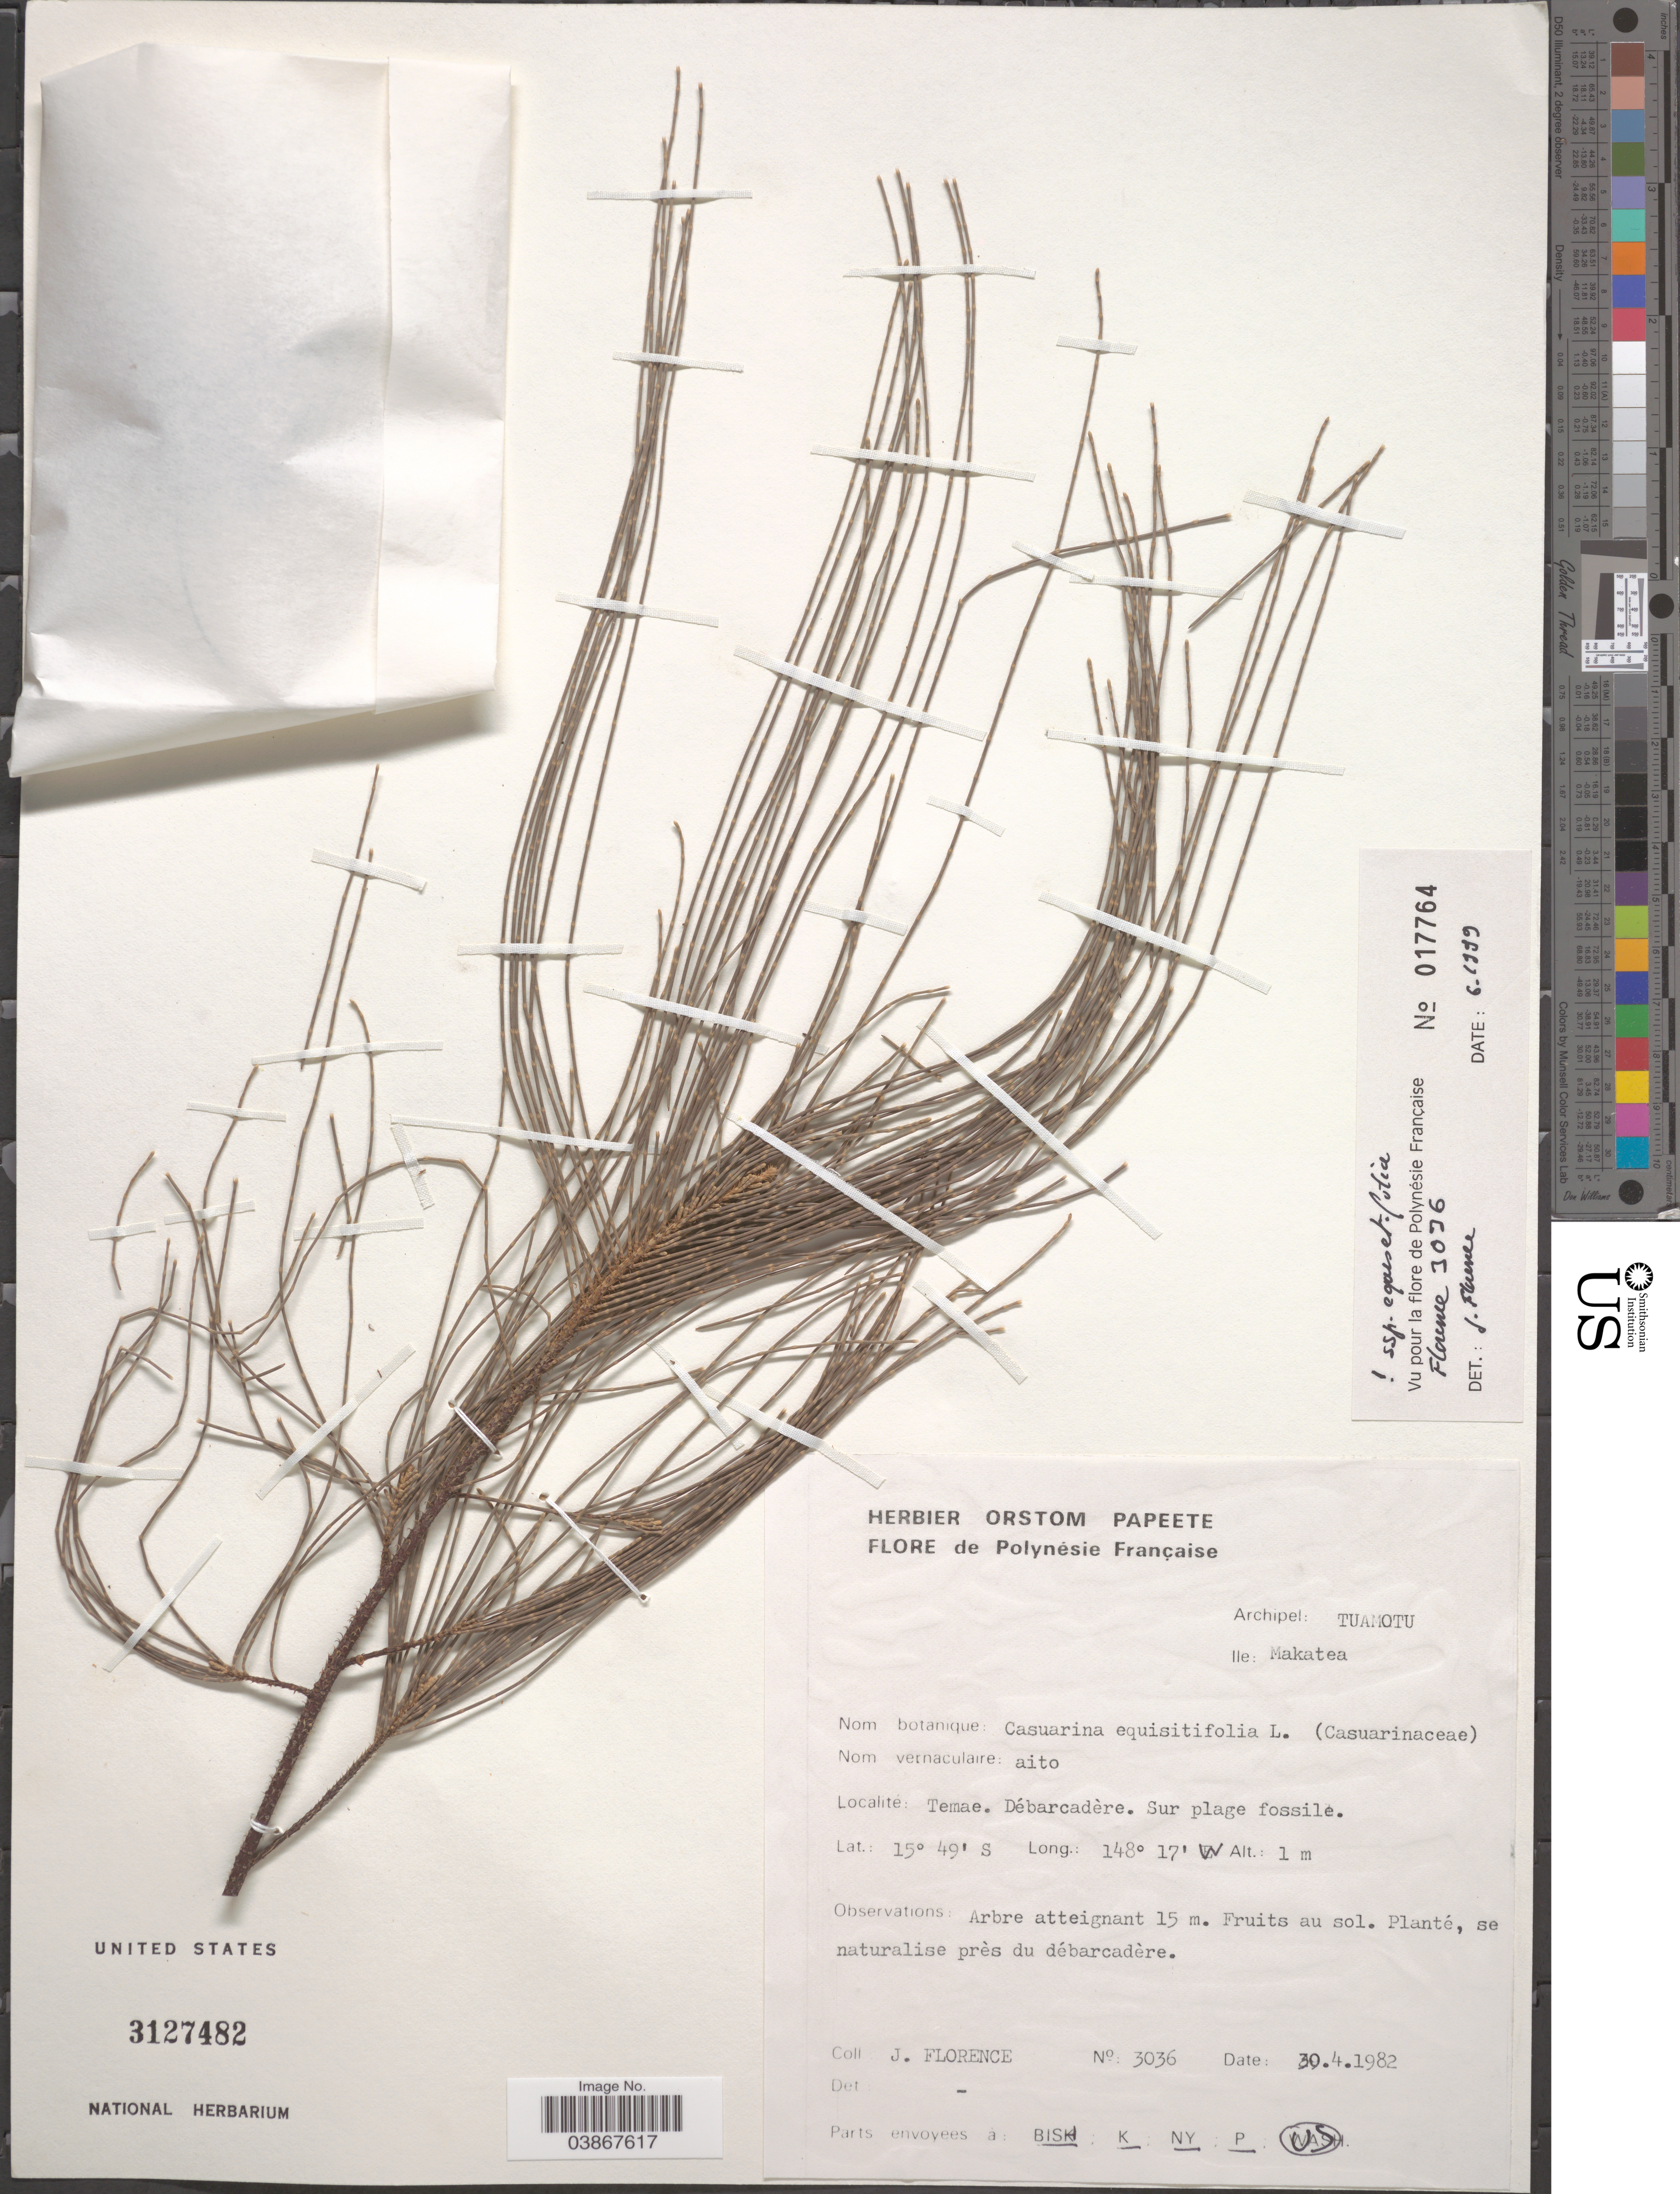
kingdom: Plantae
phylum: Tracheophyta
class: Magnoliopsida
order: Fagales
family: Casuarinaceae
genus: Casuarina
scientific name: Casuarina equisetifolia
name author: L.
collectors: J. Florence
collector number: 3036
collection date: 1982-04-30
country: French Polynesia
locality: Polynésie Francaise. Archipel: Tuamotu. Ile: Makatea. Temae. Débarcadère.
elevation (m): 1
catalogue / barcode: US 3127482